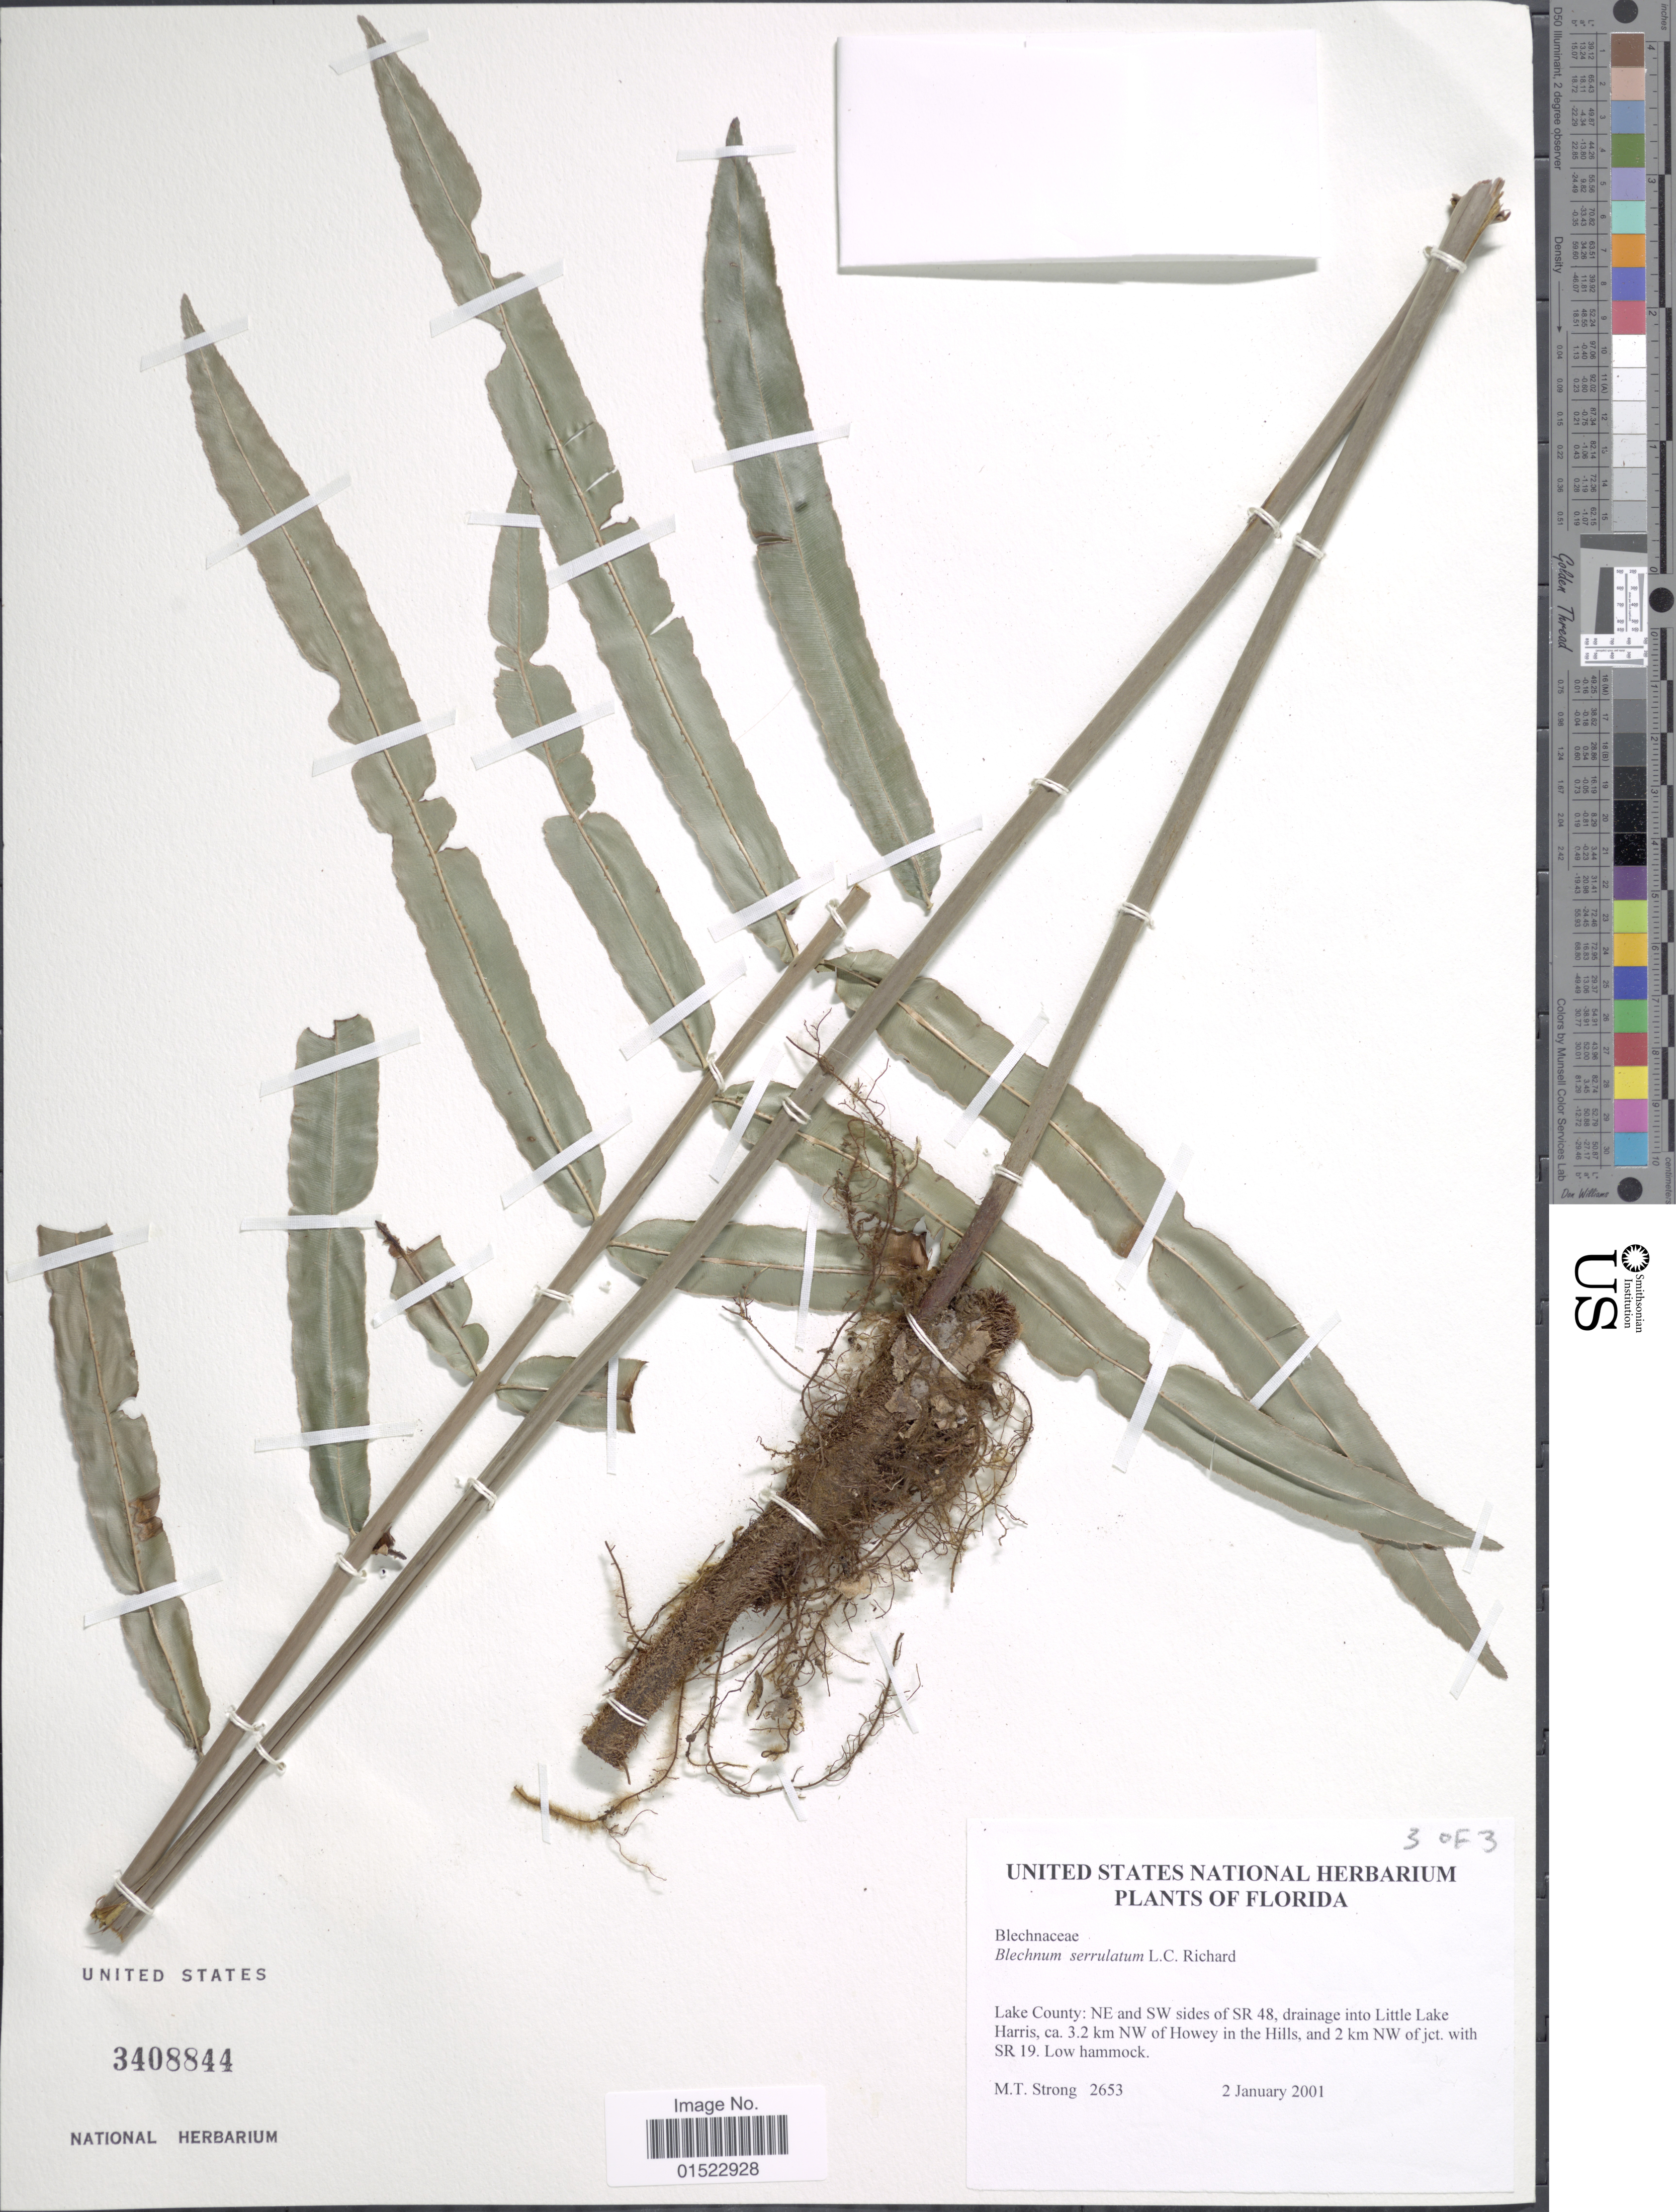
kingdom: Plantae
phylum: Tracheophyta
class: Polypodiopsida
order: Polypodiales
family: Blechnaceae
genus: Telmatoblechnum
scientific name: Telmatoblechnum serrulatum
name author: (Rich.) Perrie et al.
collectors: M. T. Strong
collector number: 2653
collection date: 2001-01-02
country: United States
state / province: Florida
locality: Lake County; NE and SW side of SR 48, drainage into Little Lake Harris, ca. 3.2 km NW of Howey in the Hills, and 2 km NW of jet, with SR 19, low hammock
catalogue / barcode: US 3408844